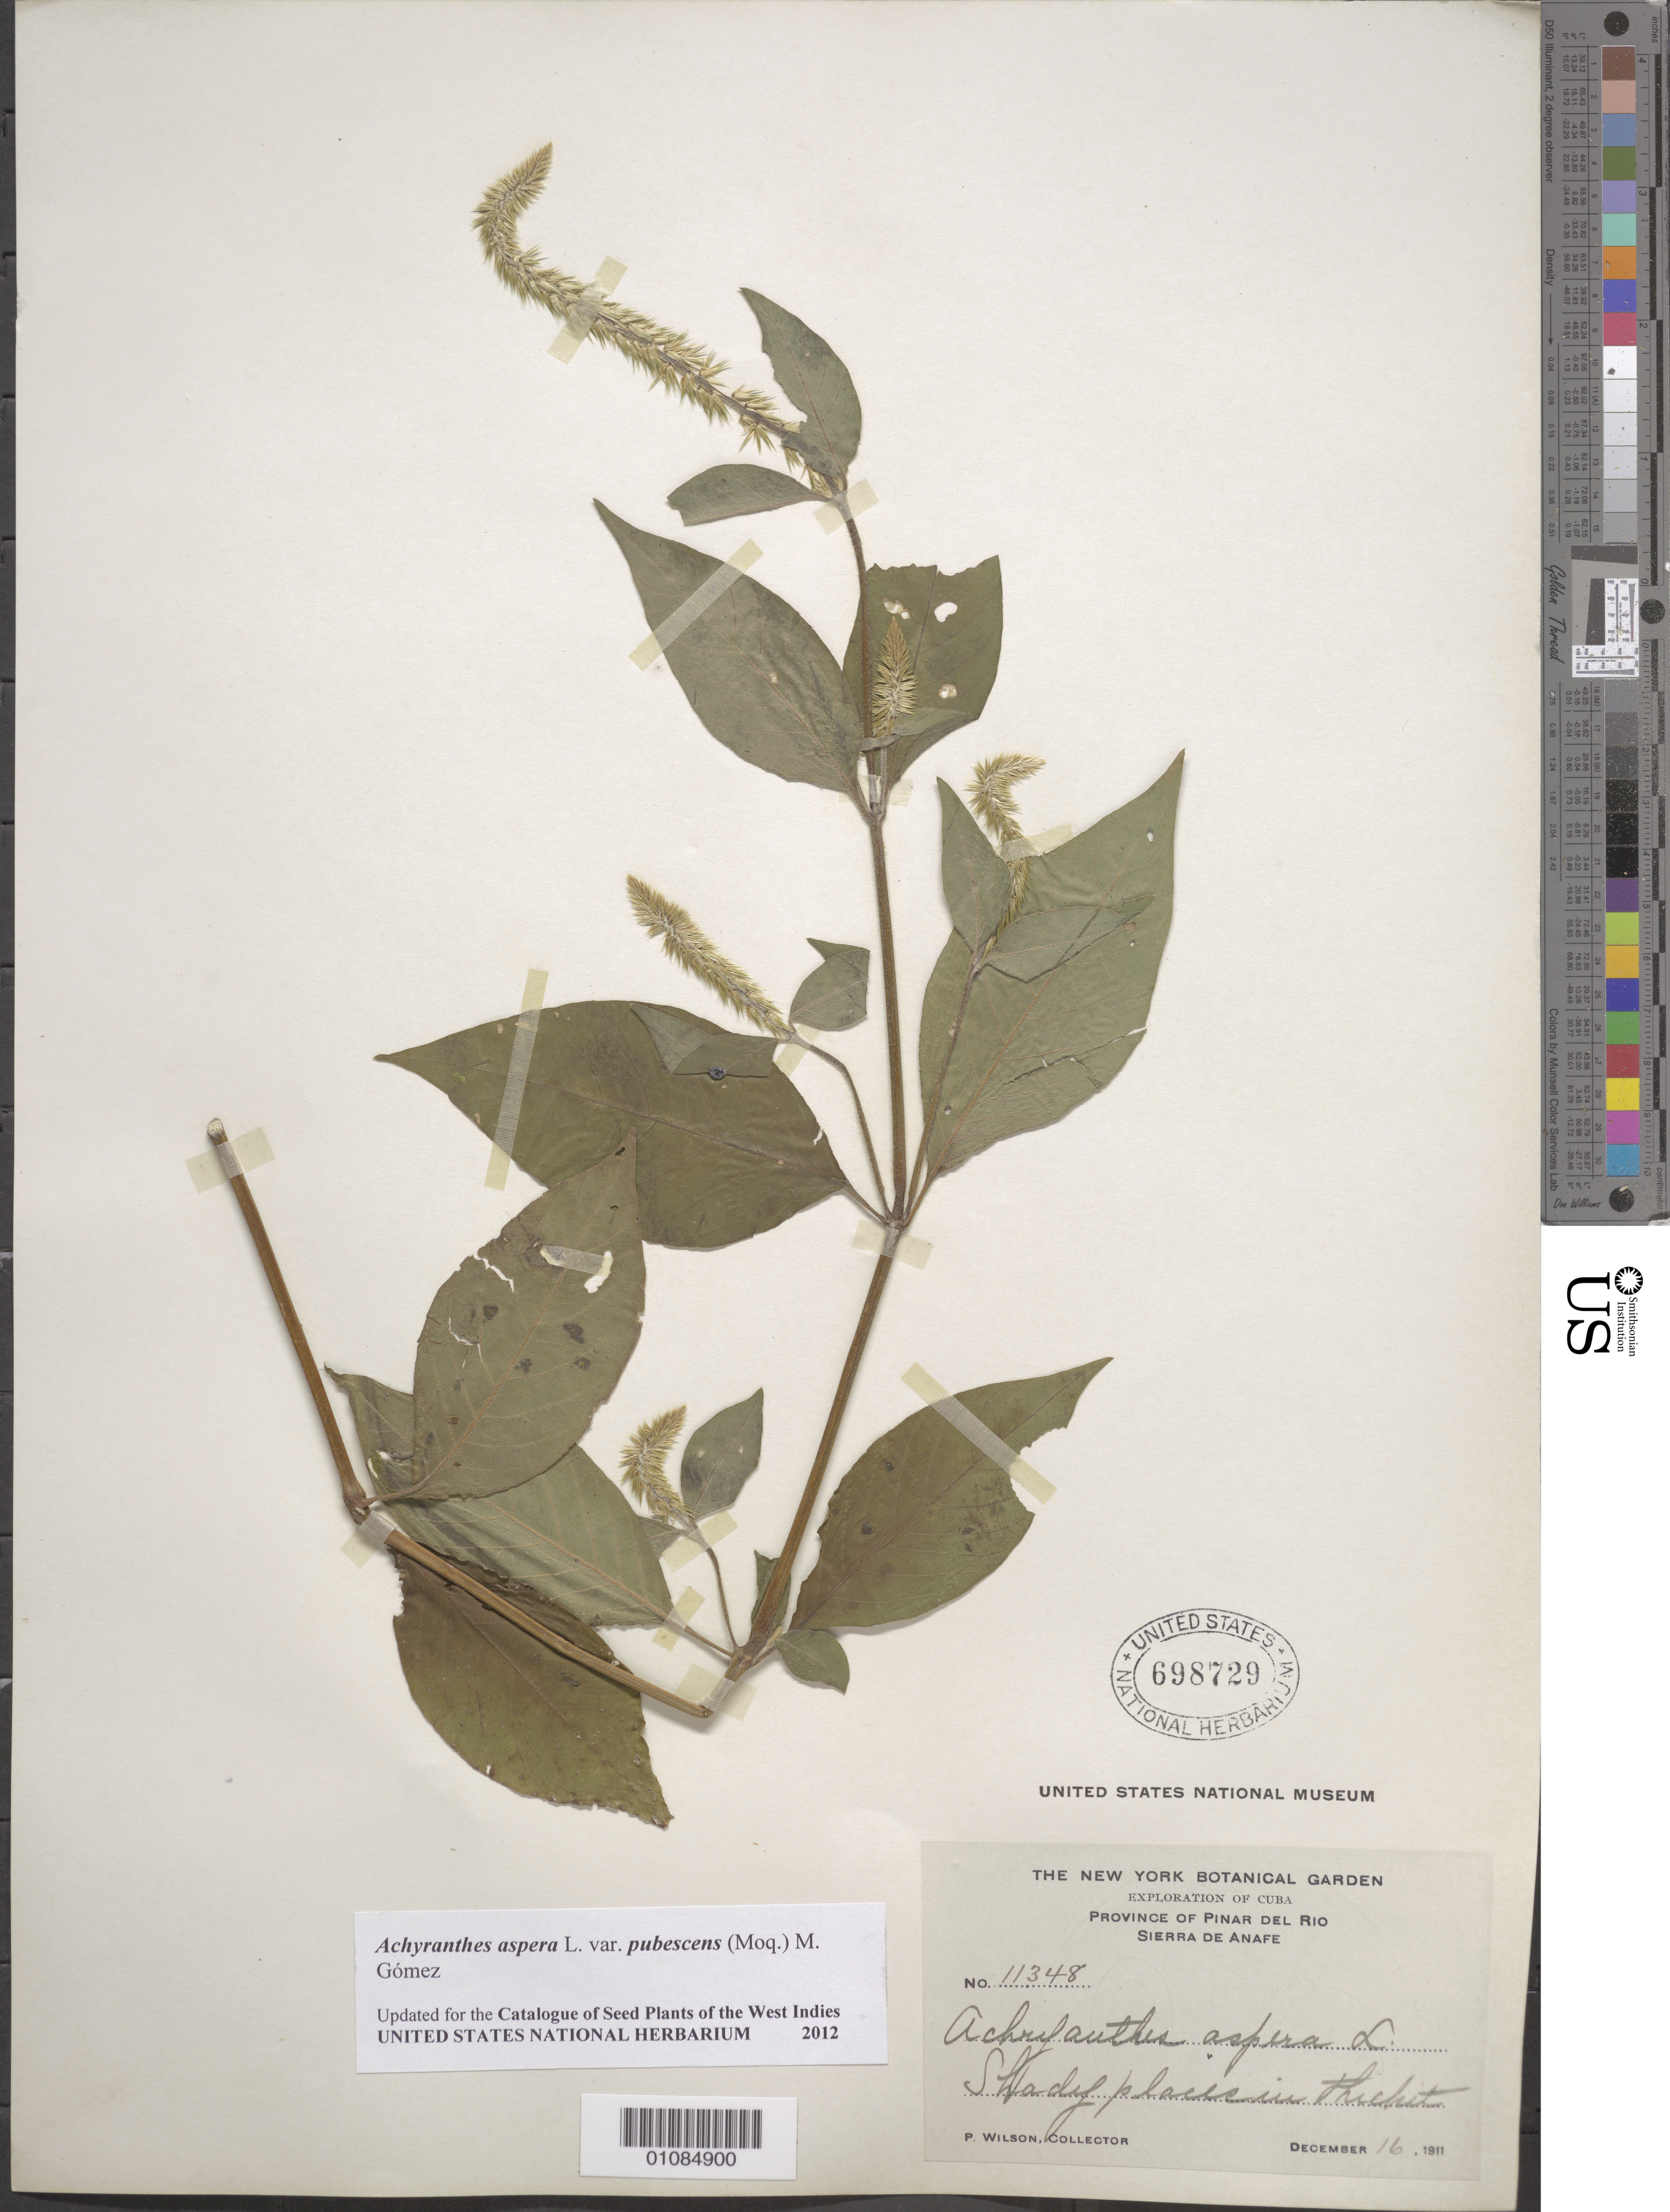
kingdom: Plantae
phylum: Tracheophyta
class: Magnoliopsida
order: Caryophyllales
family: Amaranthaceae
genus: Achyranthes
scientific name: Achyranthes aspera var. pubescens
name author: (Moq.) C. C. Towns.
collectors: P. Wilson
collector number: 11348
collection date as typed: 16 Dec 1911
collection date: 1911-12-16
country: Cuba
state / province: Pinar del Rio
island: Cuba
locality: Sierra de Anafe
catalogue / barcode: US 698729